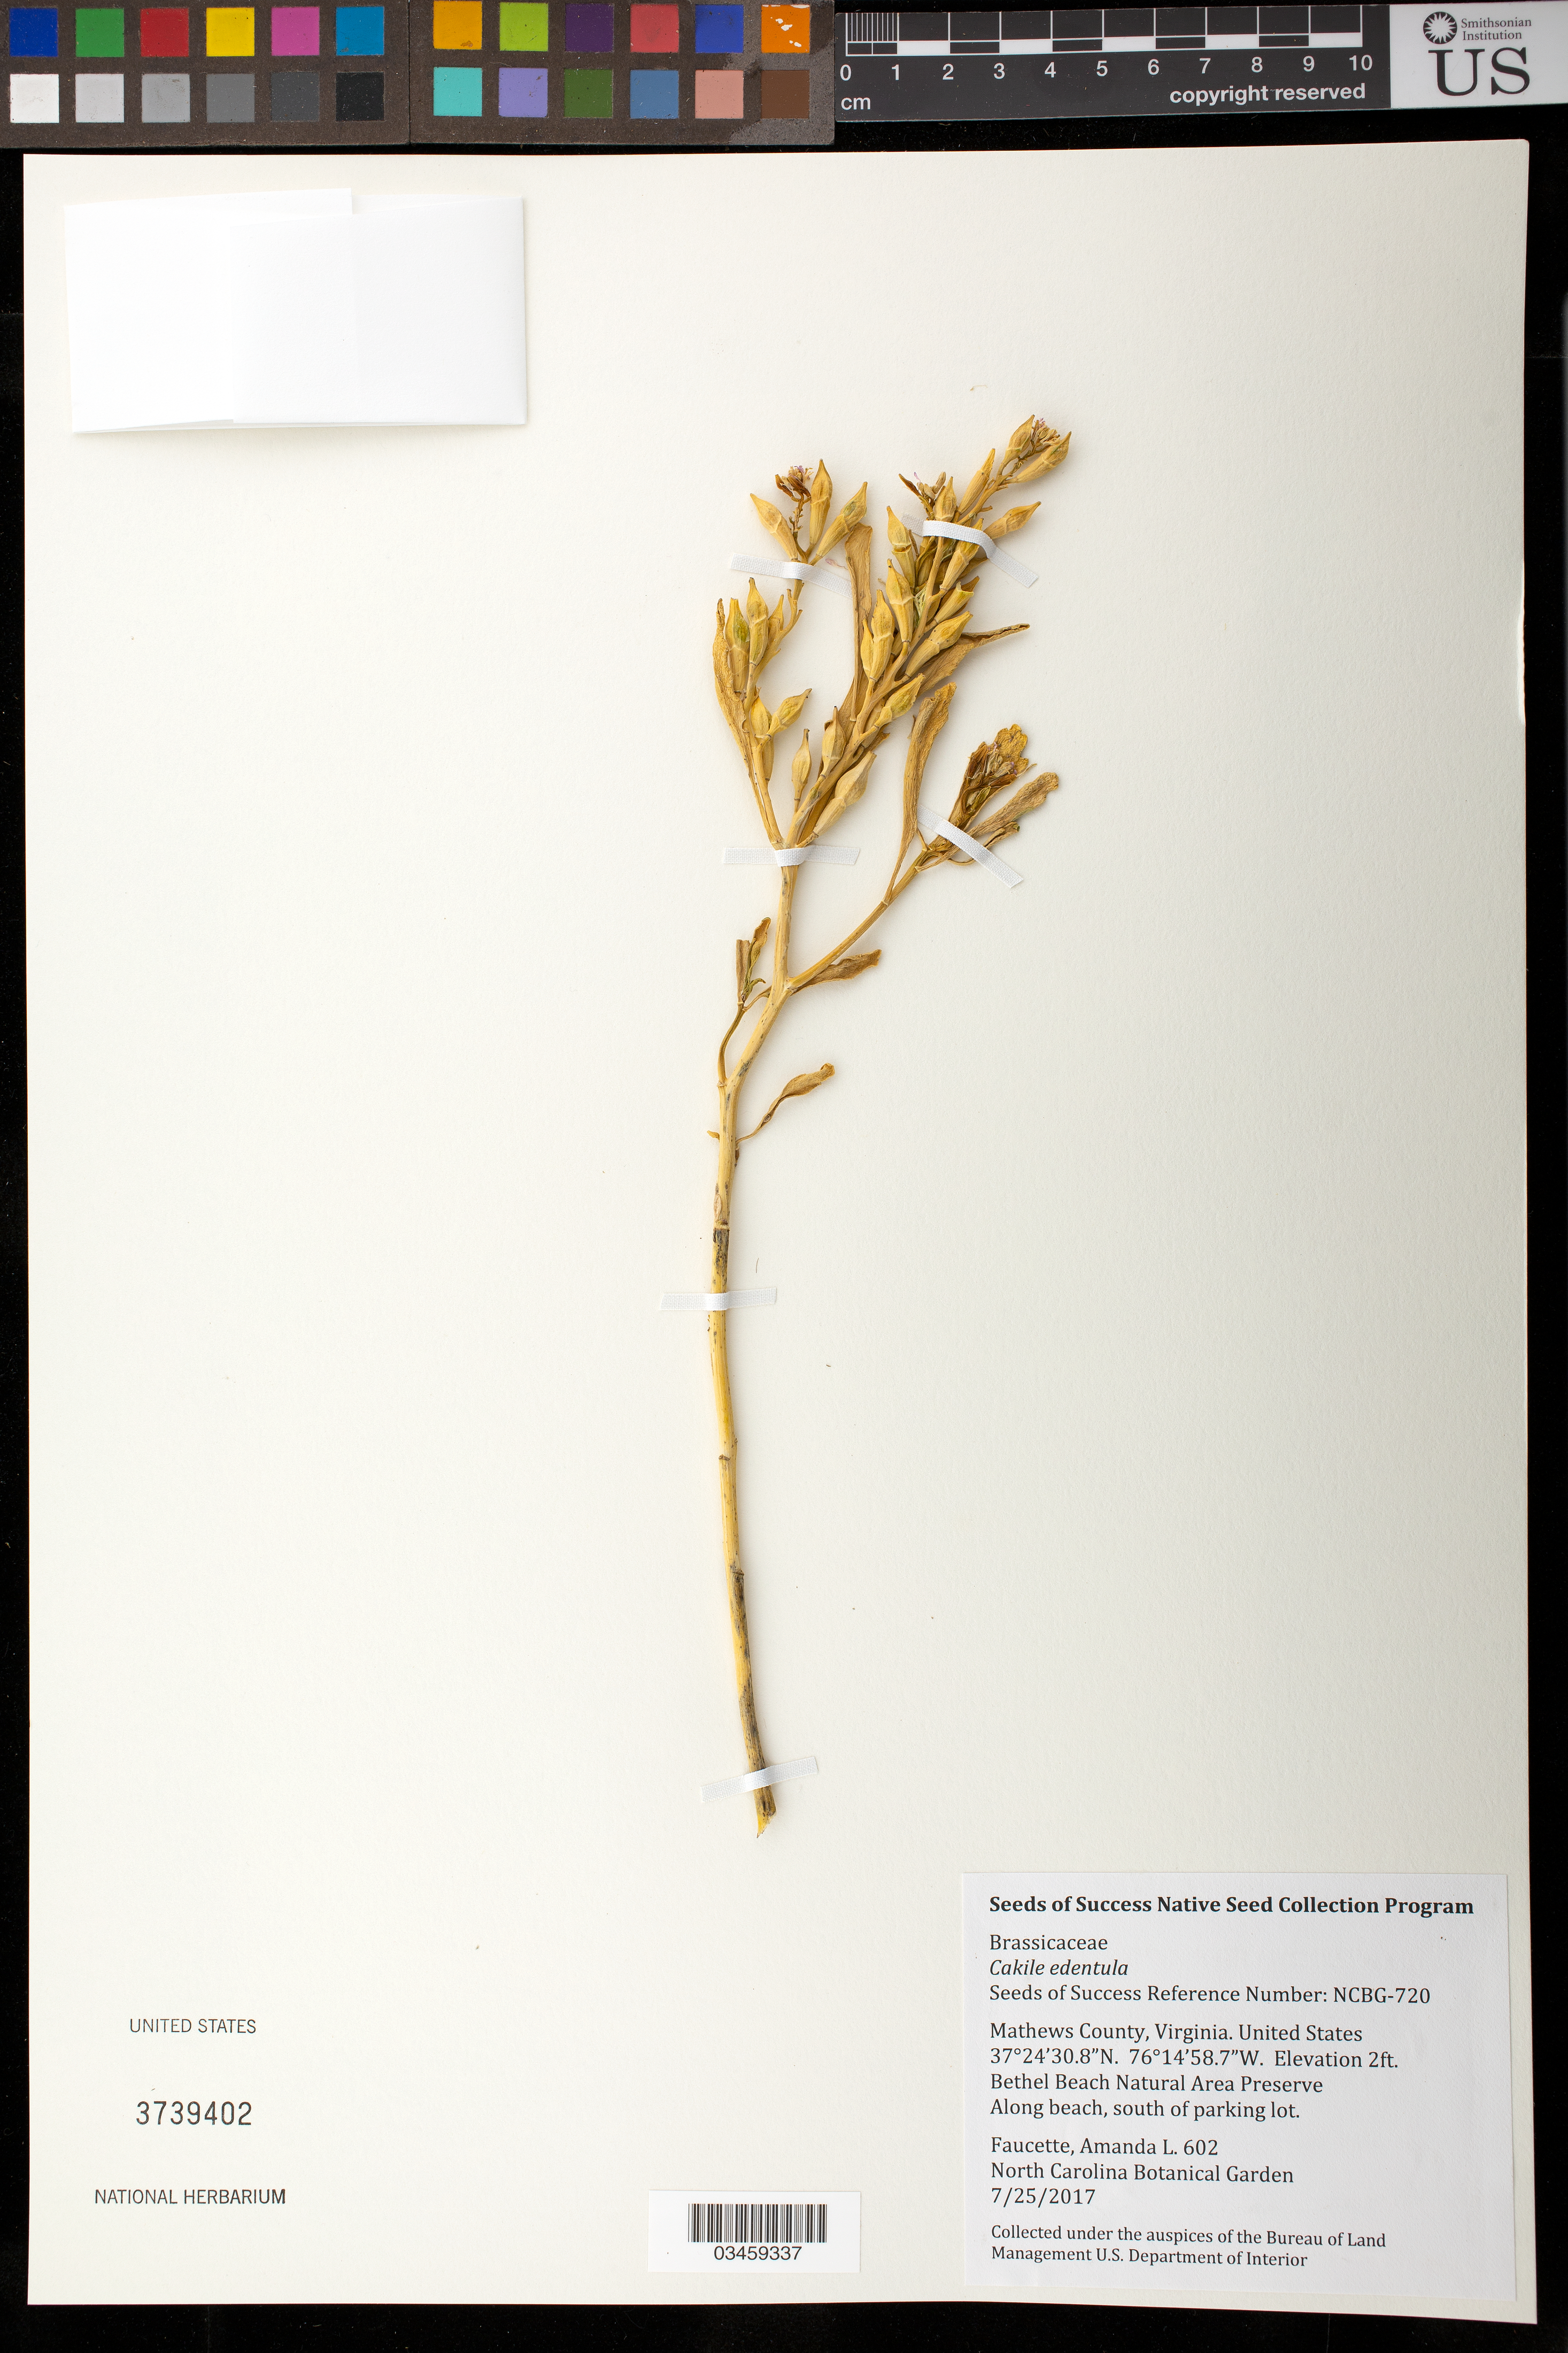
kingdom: Plantae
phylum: Tracheophyta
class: Magnoliopsida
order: Brassicales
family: Brassicaceae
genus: Cakile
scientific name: Cakile edentula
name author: (Bigelow) Hook.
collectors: A. Faucette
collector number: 602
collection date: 2017-07-25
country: United States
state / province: Virginia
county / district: Mathews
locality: Bethel Beach Natural Area Preserve, S on parking lot, along beach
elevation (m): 1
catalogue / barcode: US 3739402